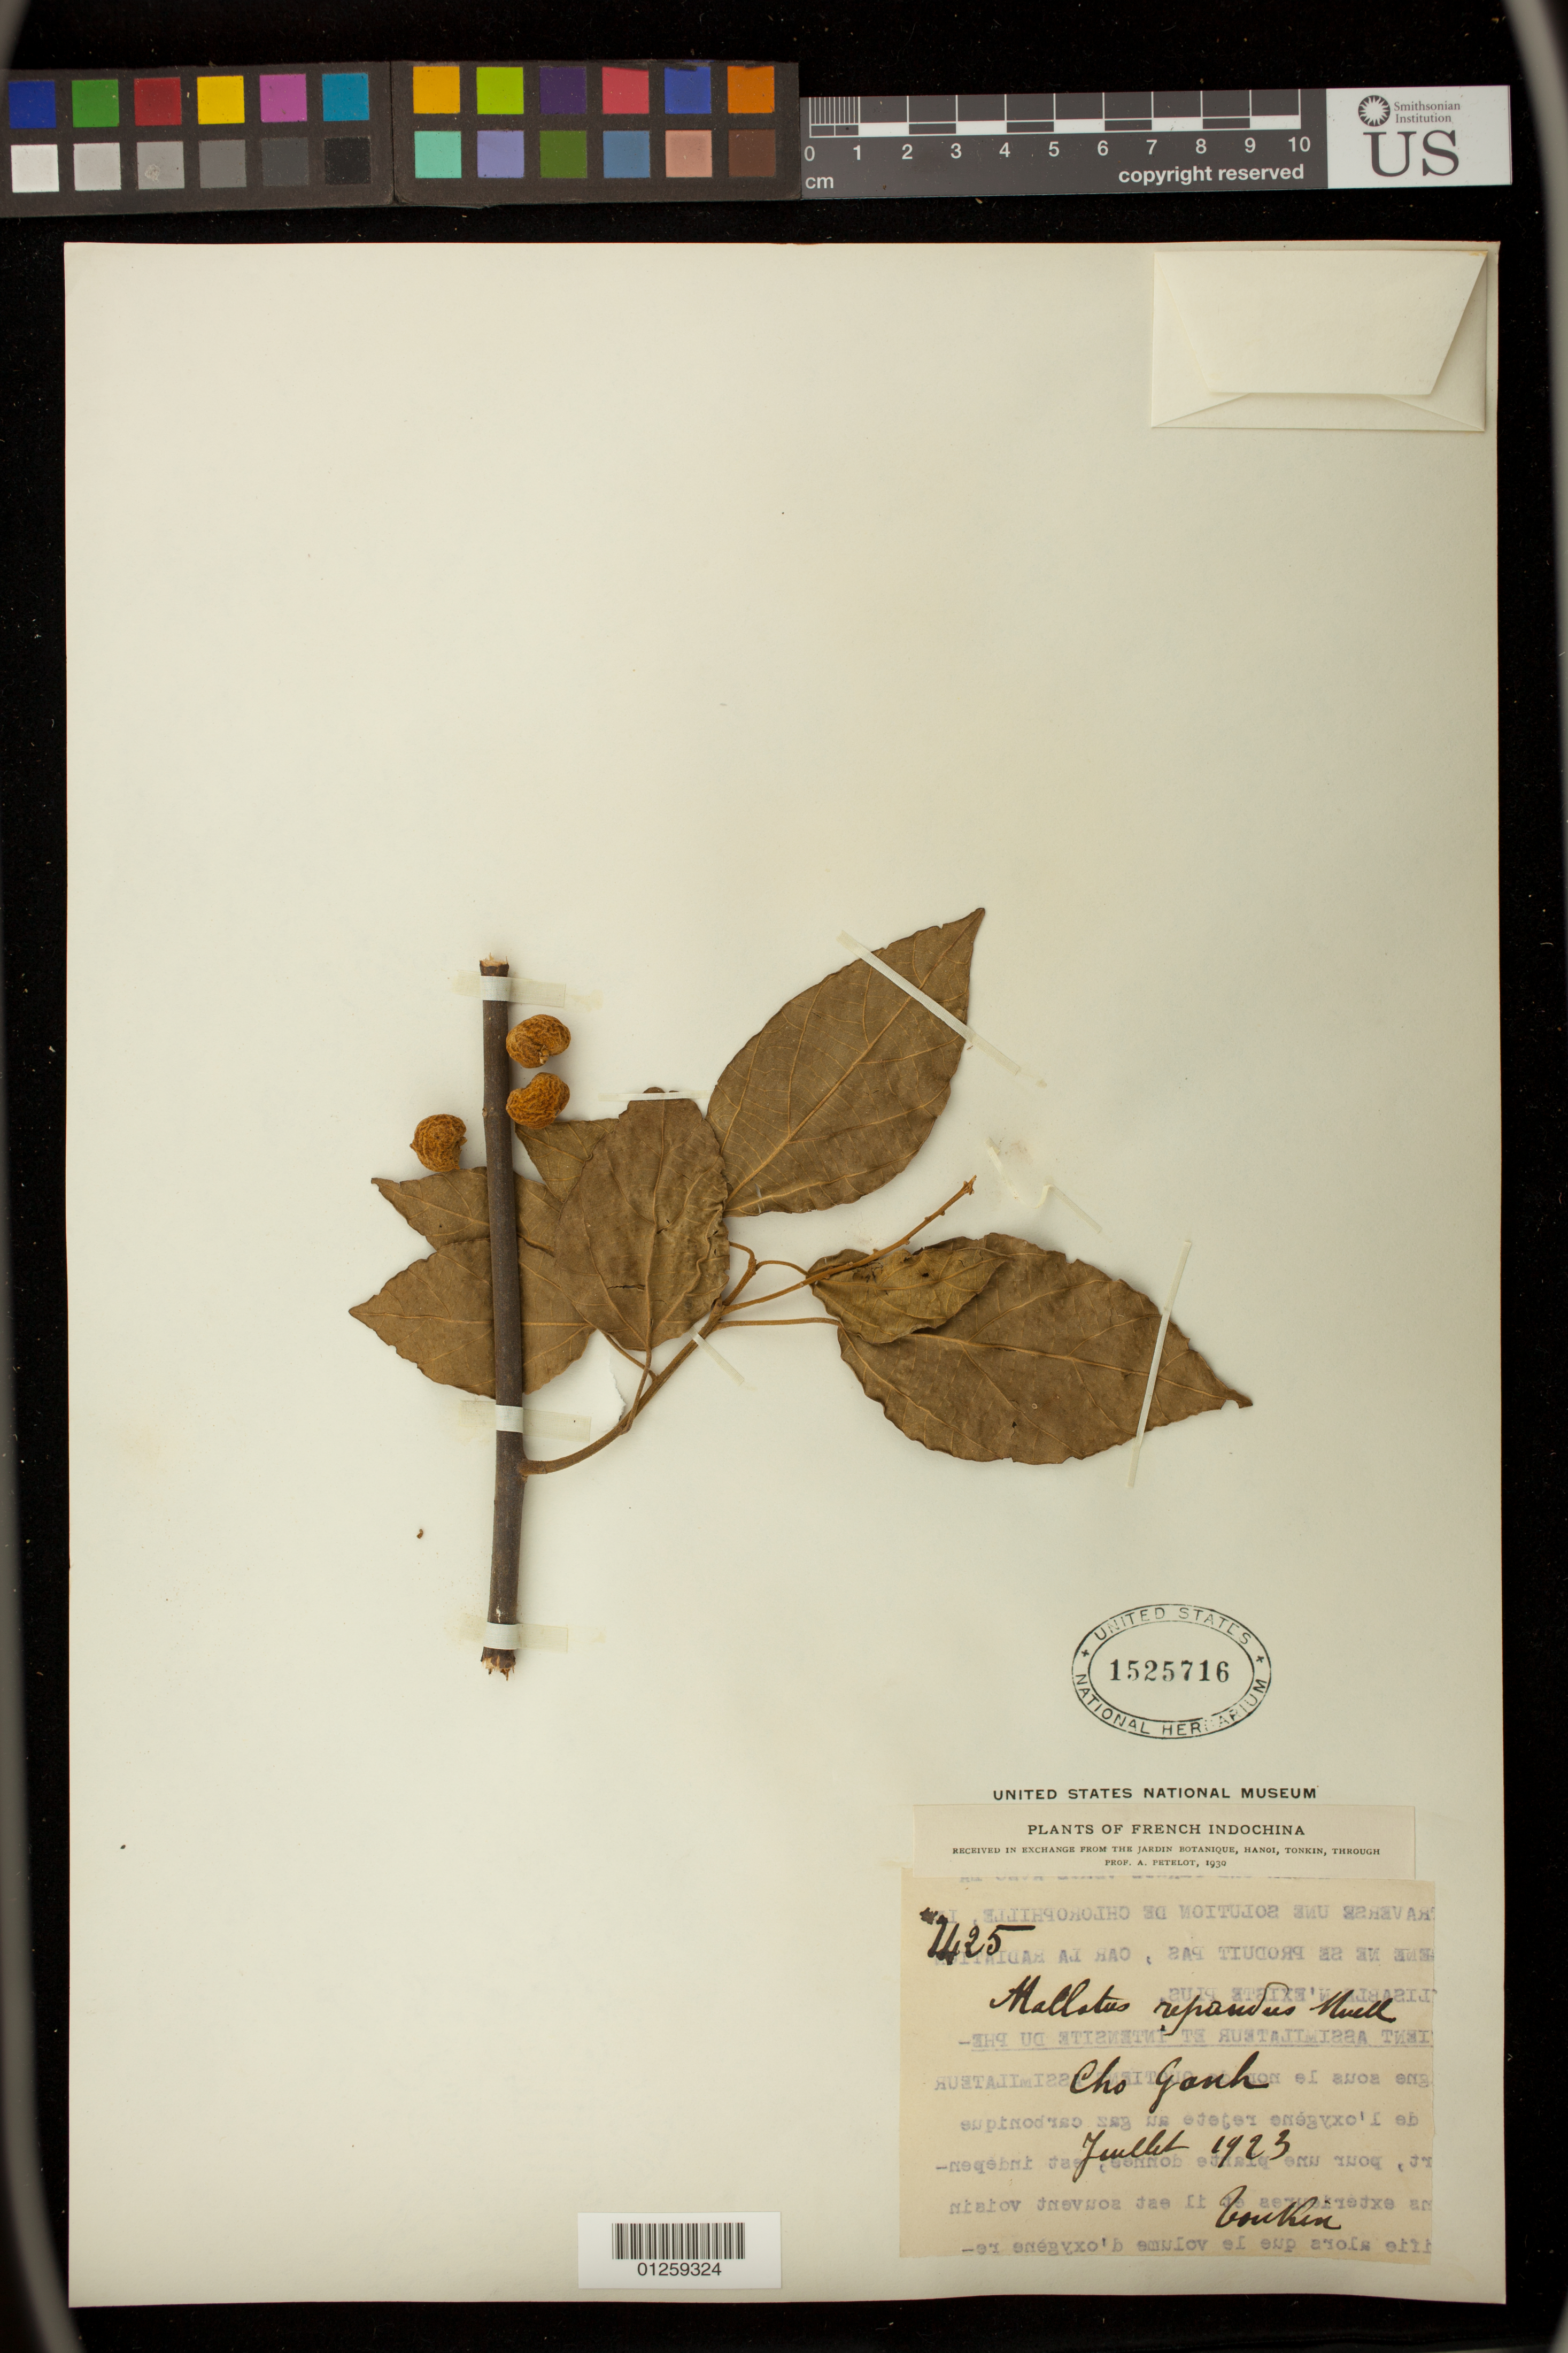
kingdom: Plantae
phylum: Tracheophyta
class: Magnoliopsida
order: Malpighiales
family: Euphorbiaceae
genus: Mallotus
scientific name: Mallotus repandus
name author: (Rottler) Müll. Arg.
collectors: A. Petelot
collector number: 1425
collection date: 1923-07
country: Vietnam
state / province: Ninh Binh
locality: Tonkin. Cho Ganh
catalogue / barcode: US 1525716